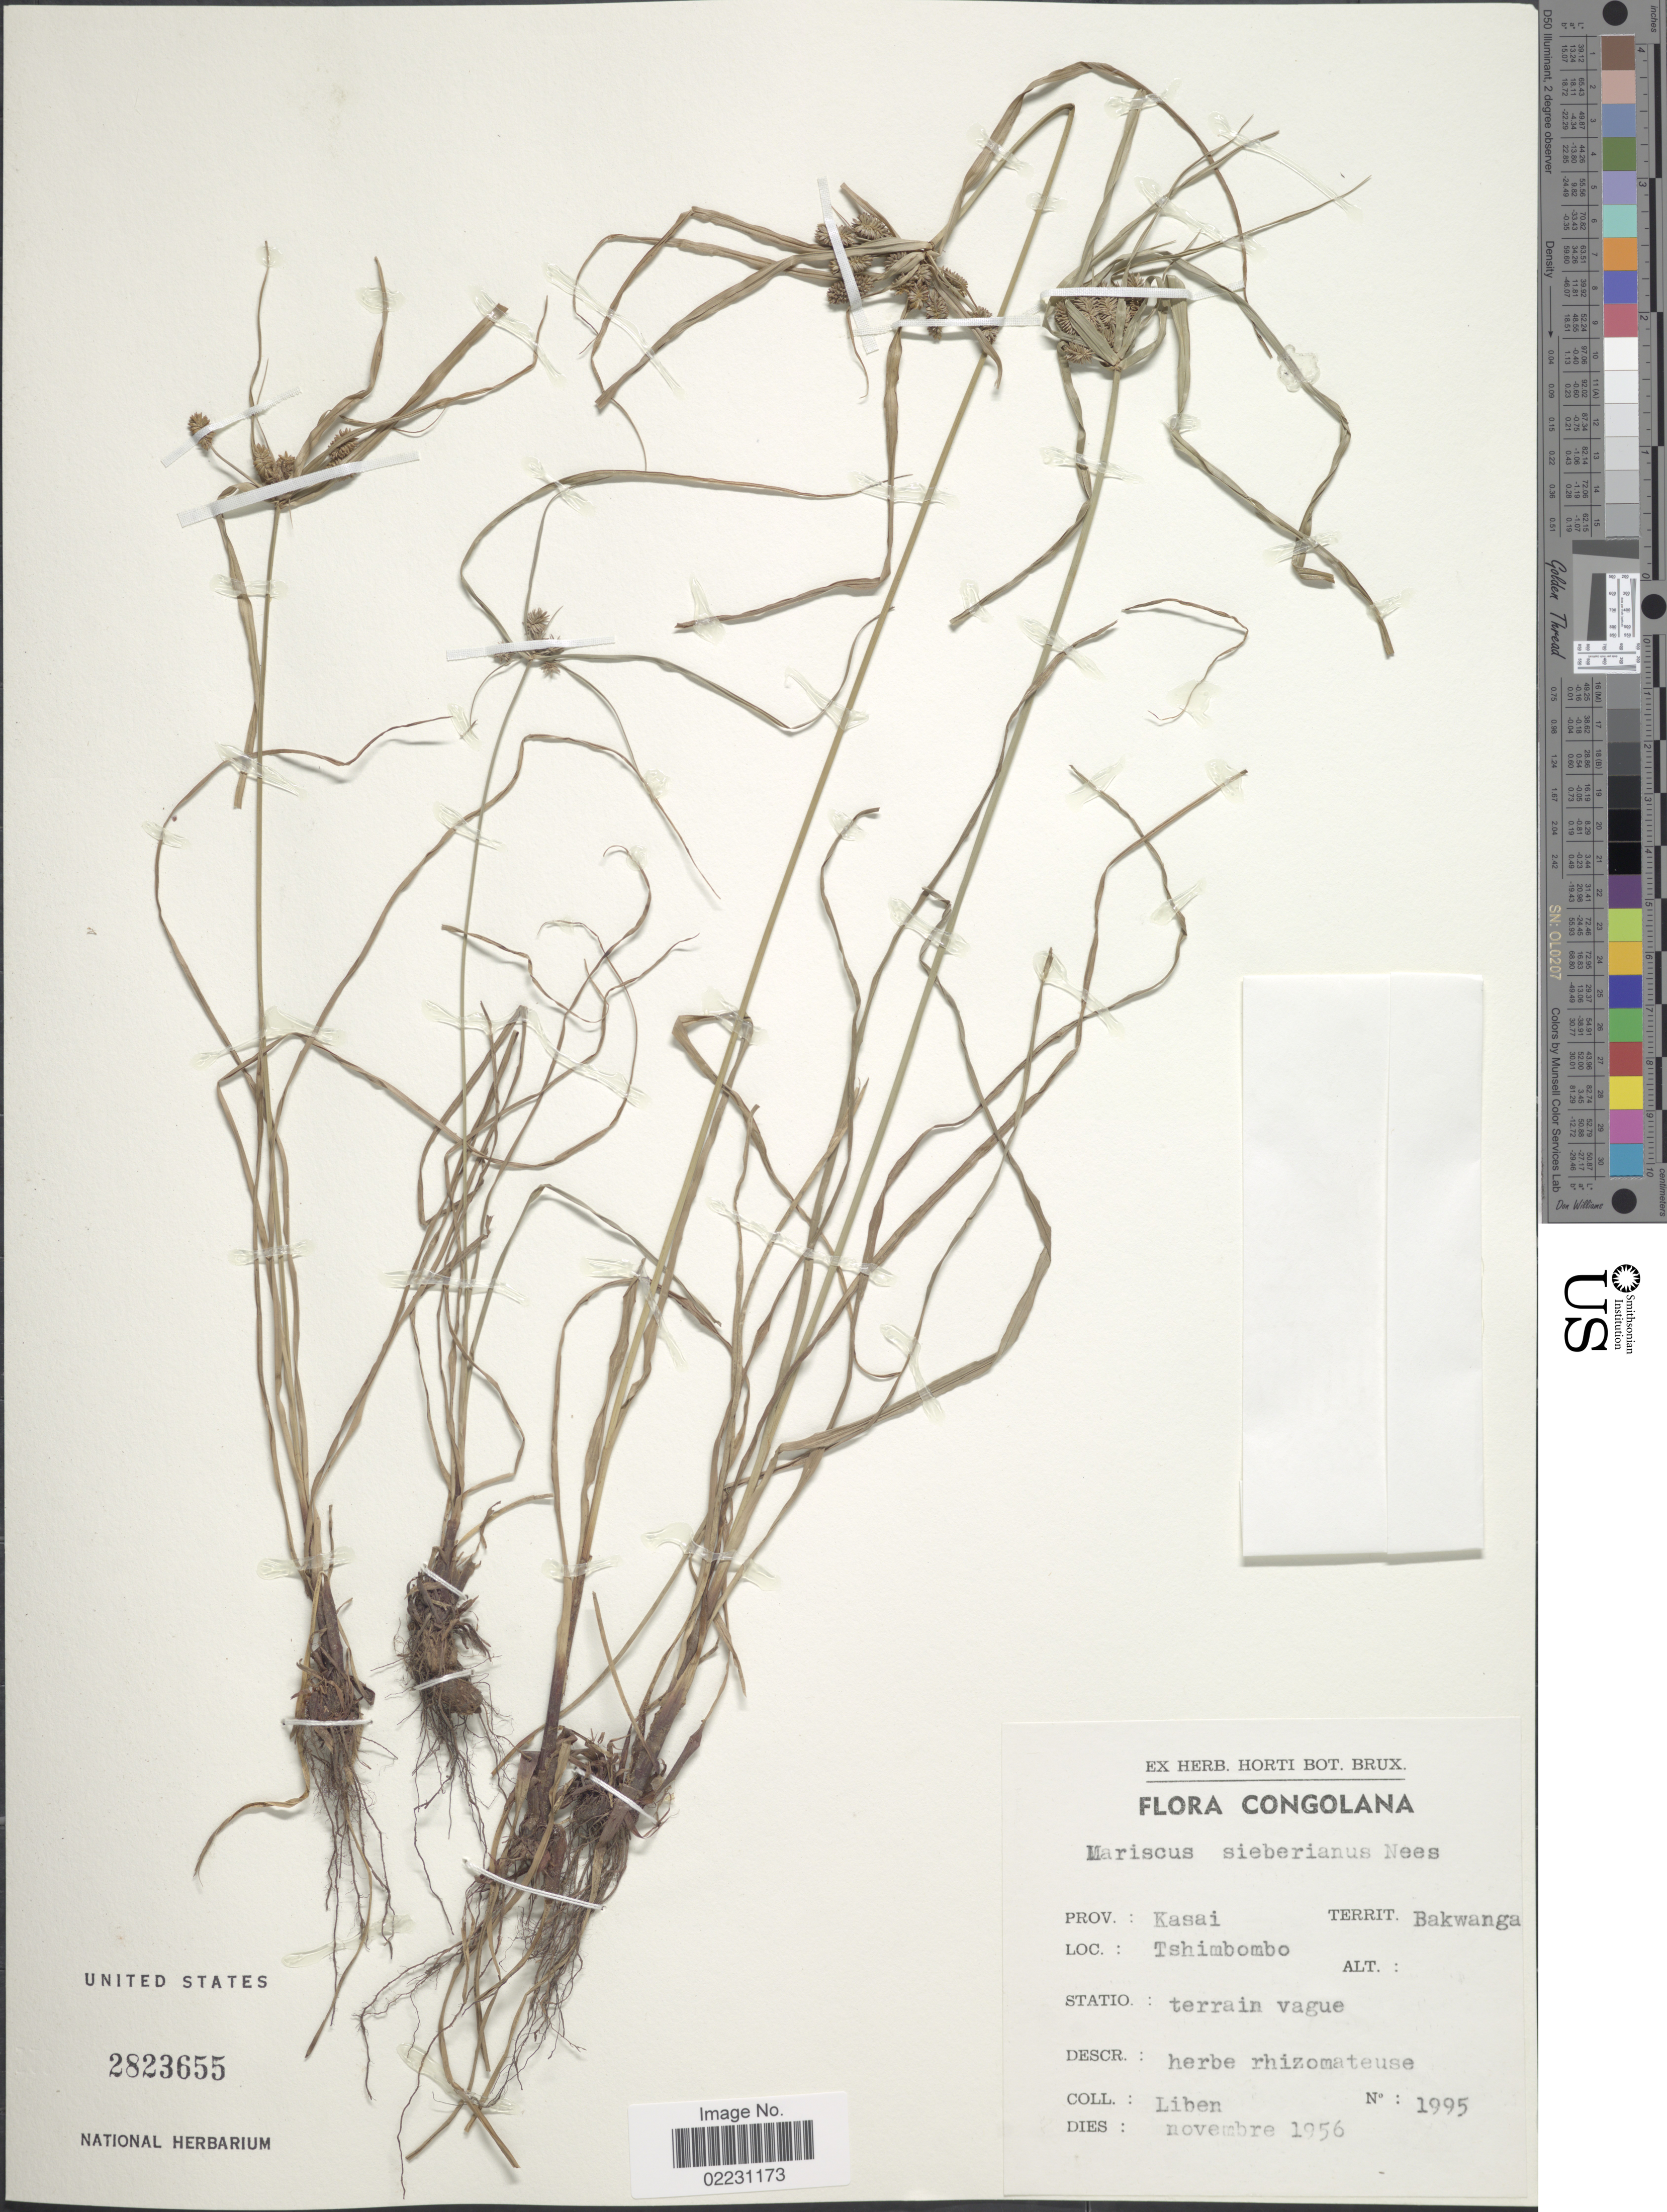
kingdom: Plantae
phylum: Tracheophyta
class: Liliopsida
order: Poales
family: Cyperaceae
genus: Cyperus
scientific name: Cyperus cyperoides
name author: (L.) Kuntze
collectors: Liben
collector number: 1995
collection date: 1956-11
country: Congo, Democratic Republic of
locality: Congolana. Prov.: Kasai. Territ. Bakwanga. Tshimbombo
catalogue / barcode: US 2823655